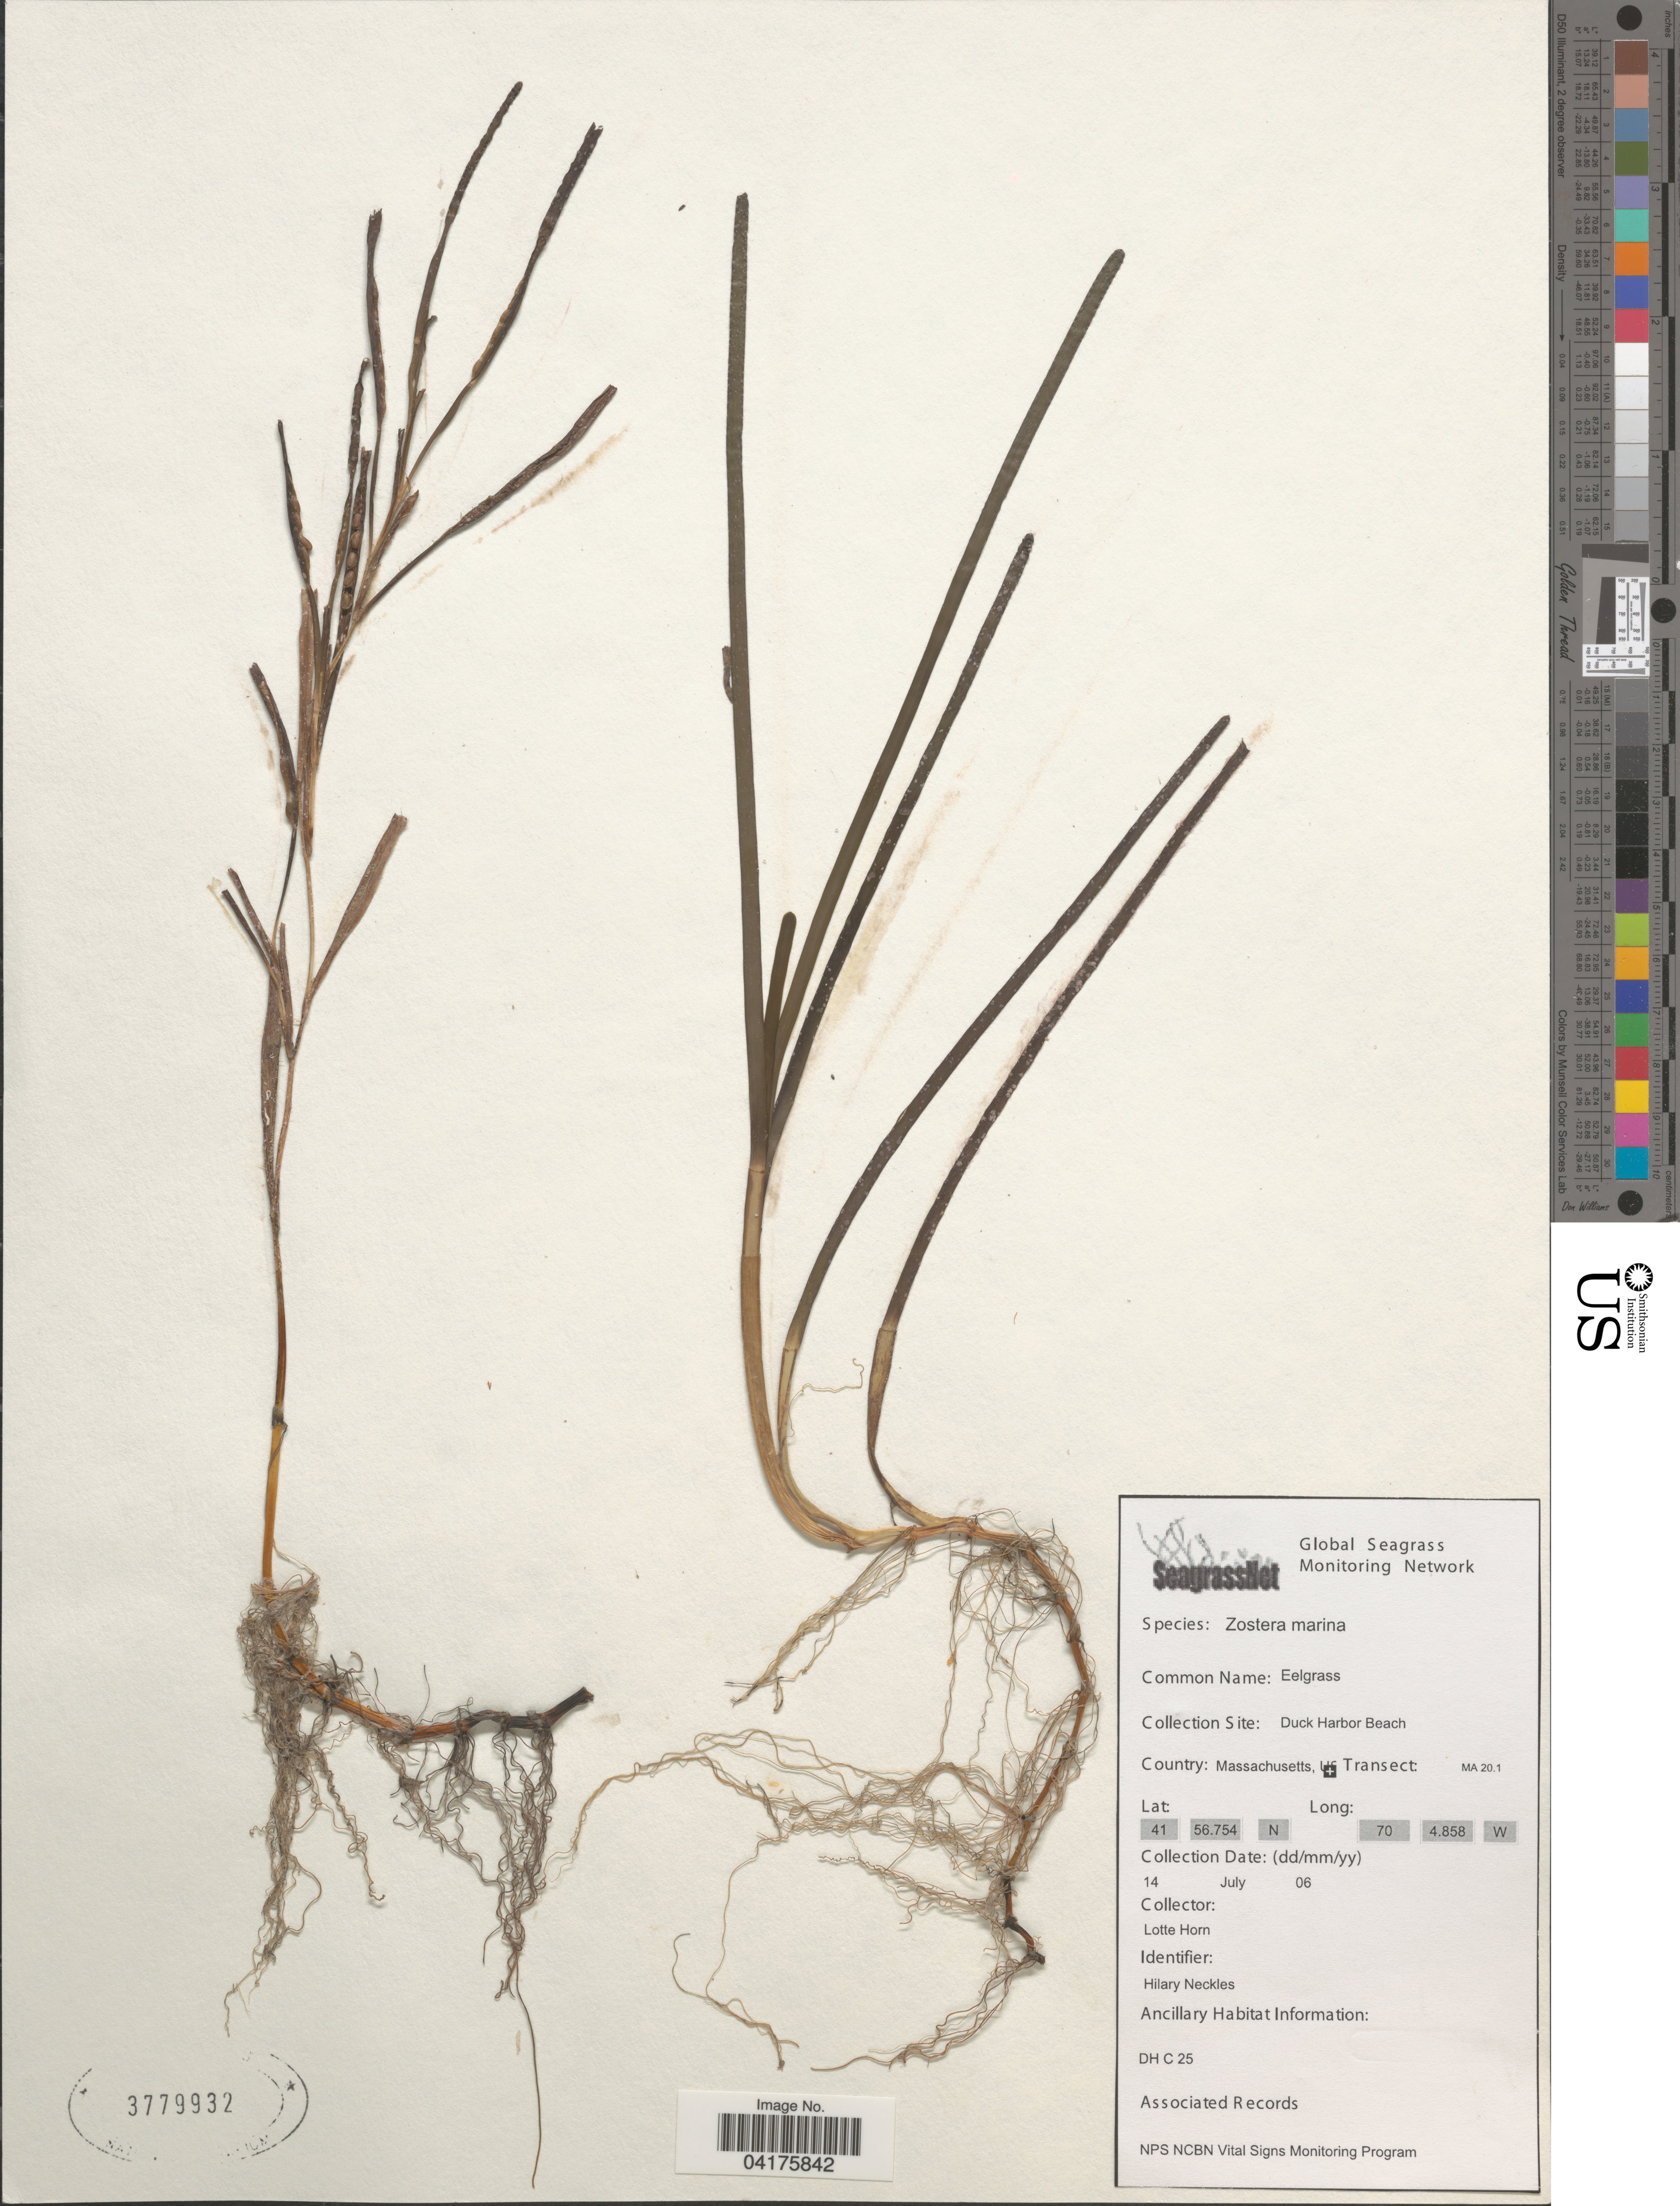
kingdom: Plantae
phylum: Tracheophyta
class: Liliopsida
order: Alismatales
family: Zosteraceae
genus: Zostera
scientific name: Zostera marina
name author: L.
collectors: L. Horn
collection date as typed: Transcribed d/m/y: 14/7/6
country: United States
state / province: Massachusetts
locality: Duck Harbor Beach.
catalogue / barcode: US 3779932